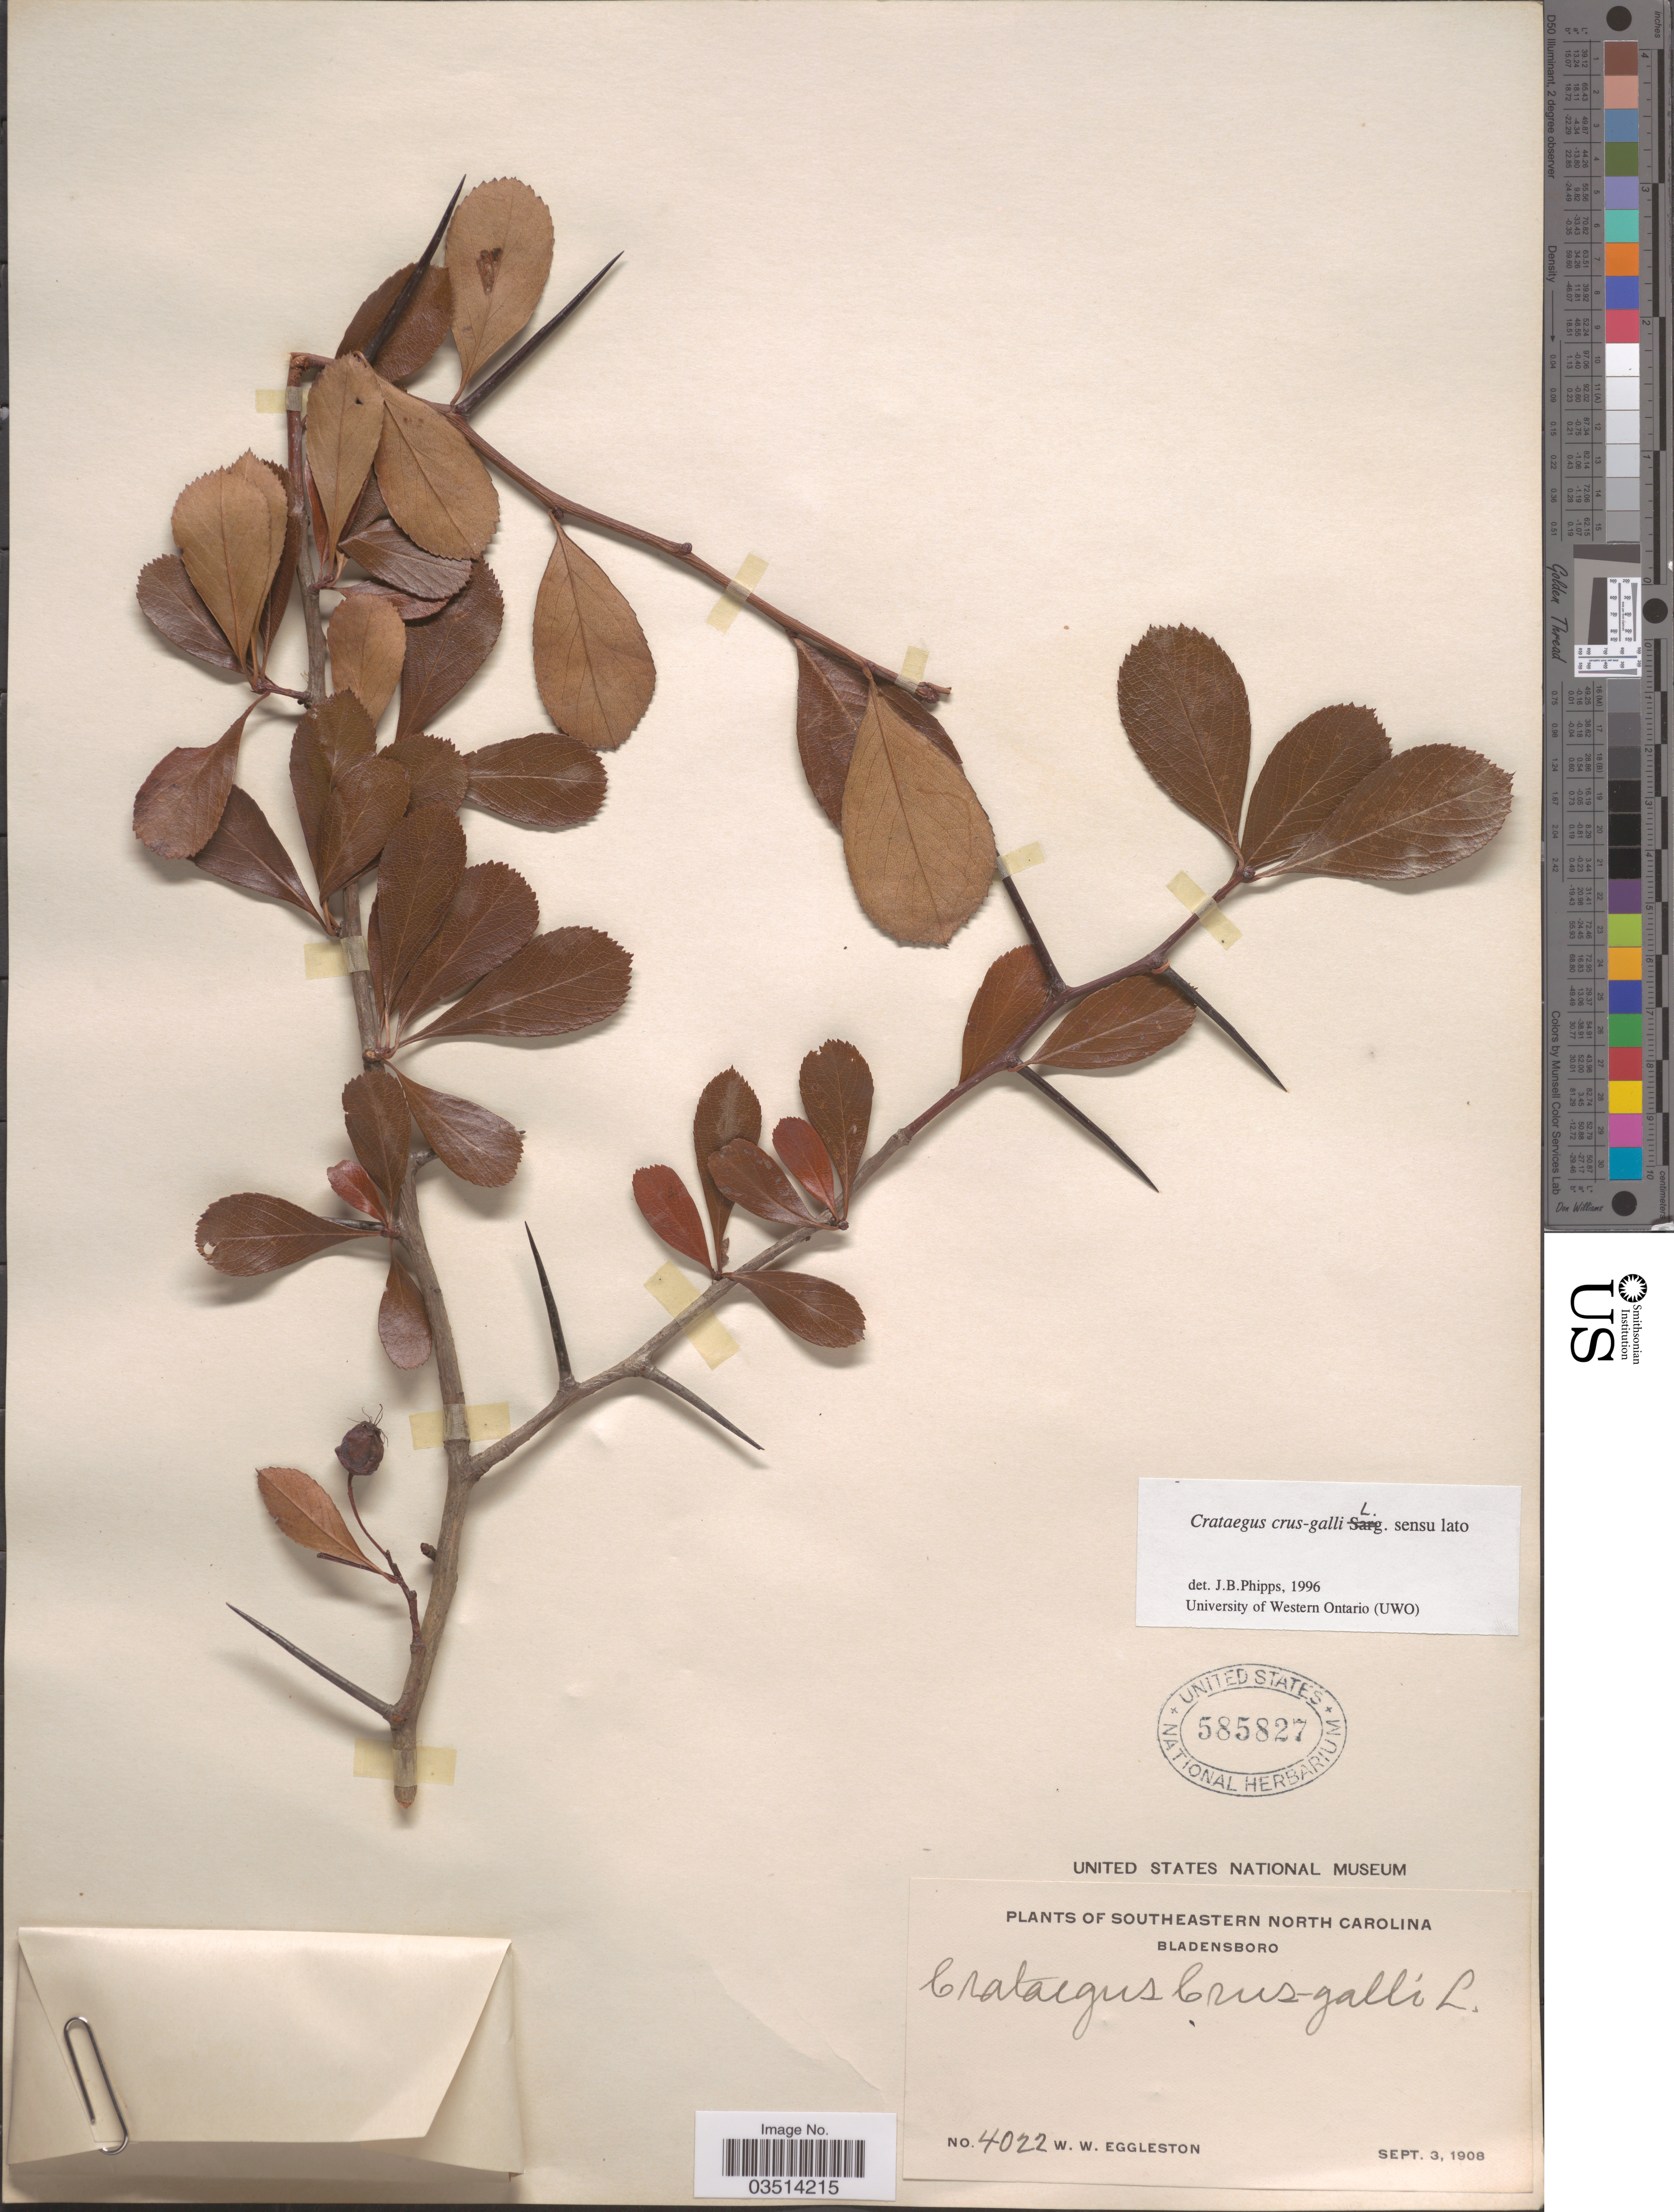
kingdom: Plantae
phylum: Tracheophyta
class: Magnoliopsida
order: Rosales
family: Rosaceae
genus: Crataegus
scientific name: Crataegus crus-galli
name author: L.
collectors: W. W. Eggleston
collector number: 4022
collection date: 1908-09-03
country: United States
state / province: North Carolina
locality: Southeastern North Carolina. Bladensboro.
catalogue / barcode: US 585827